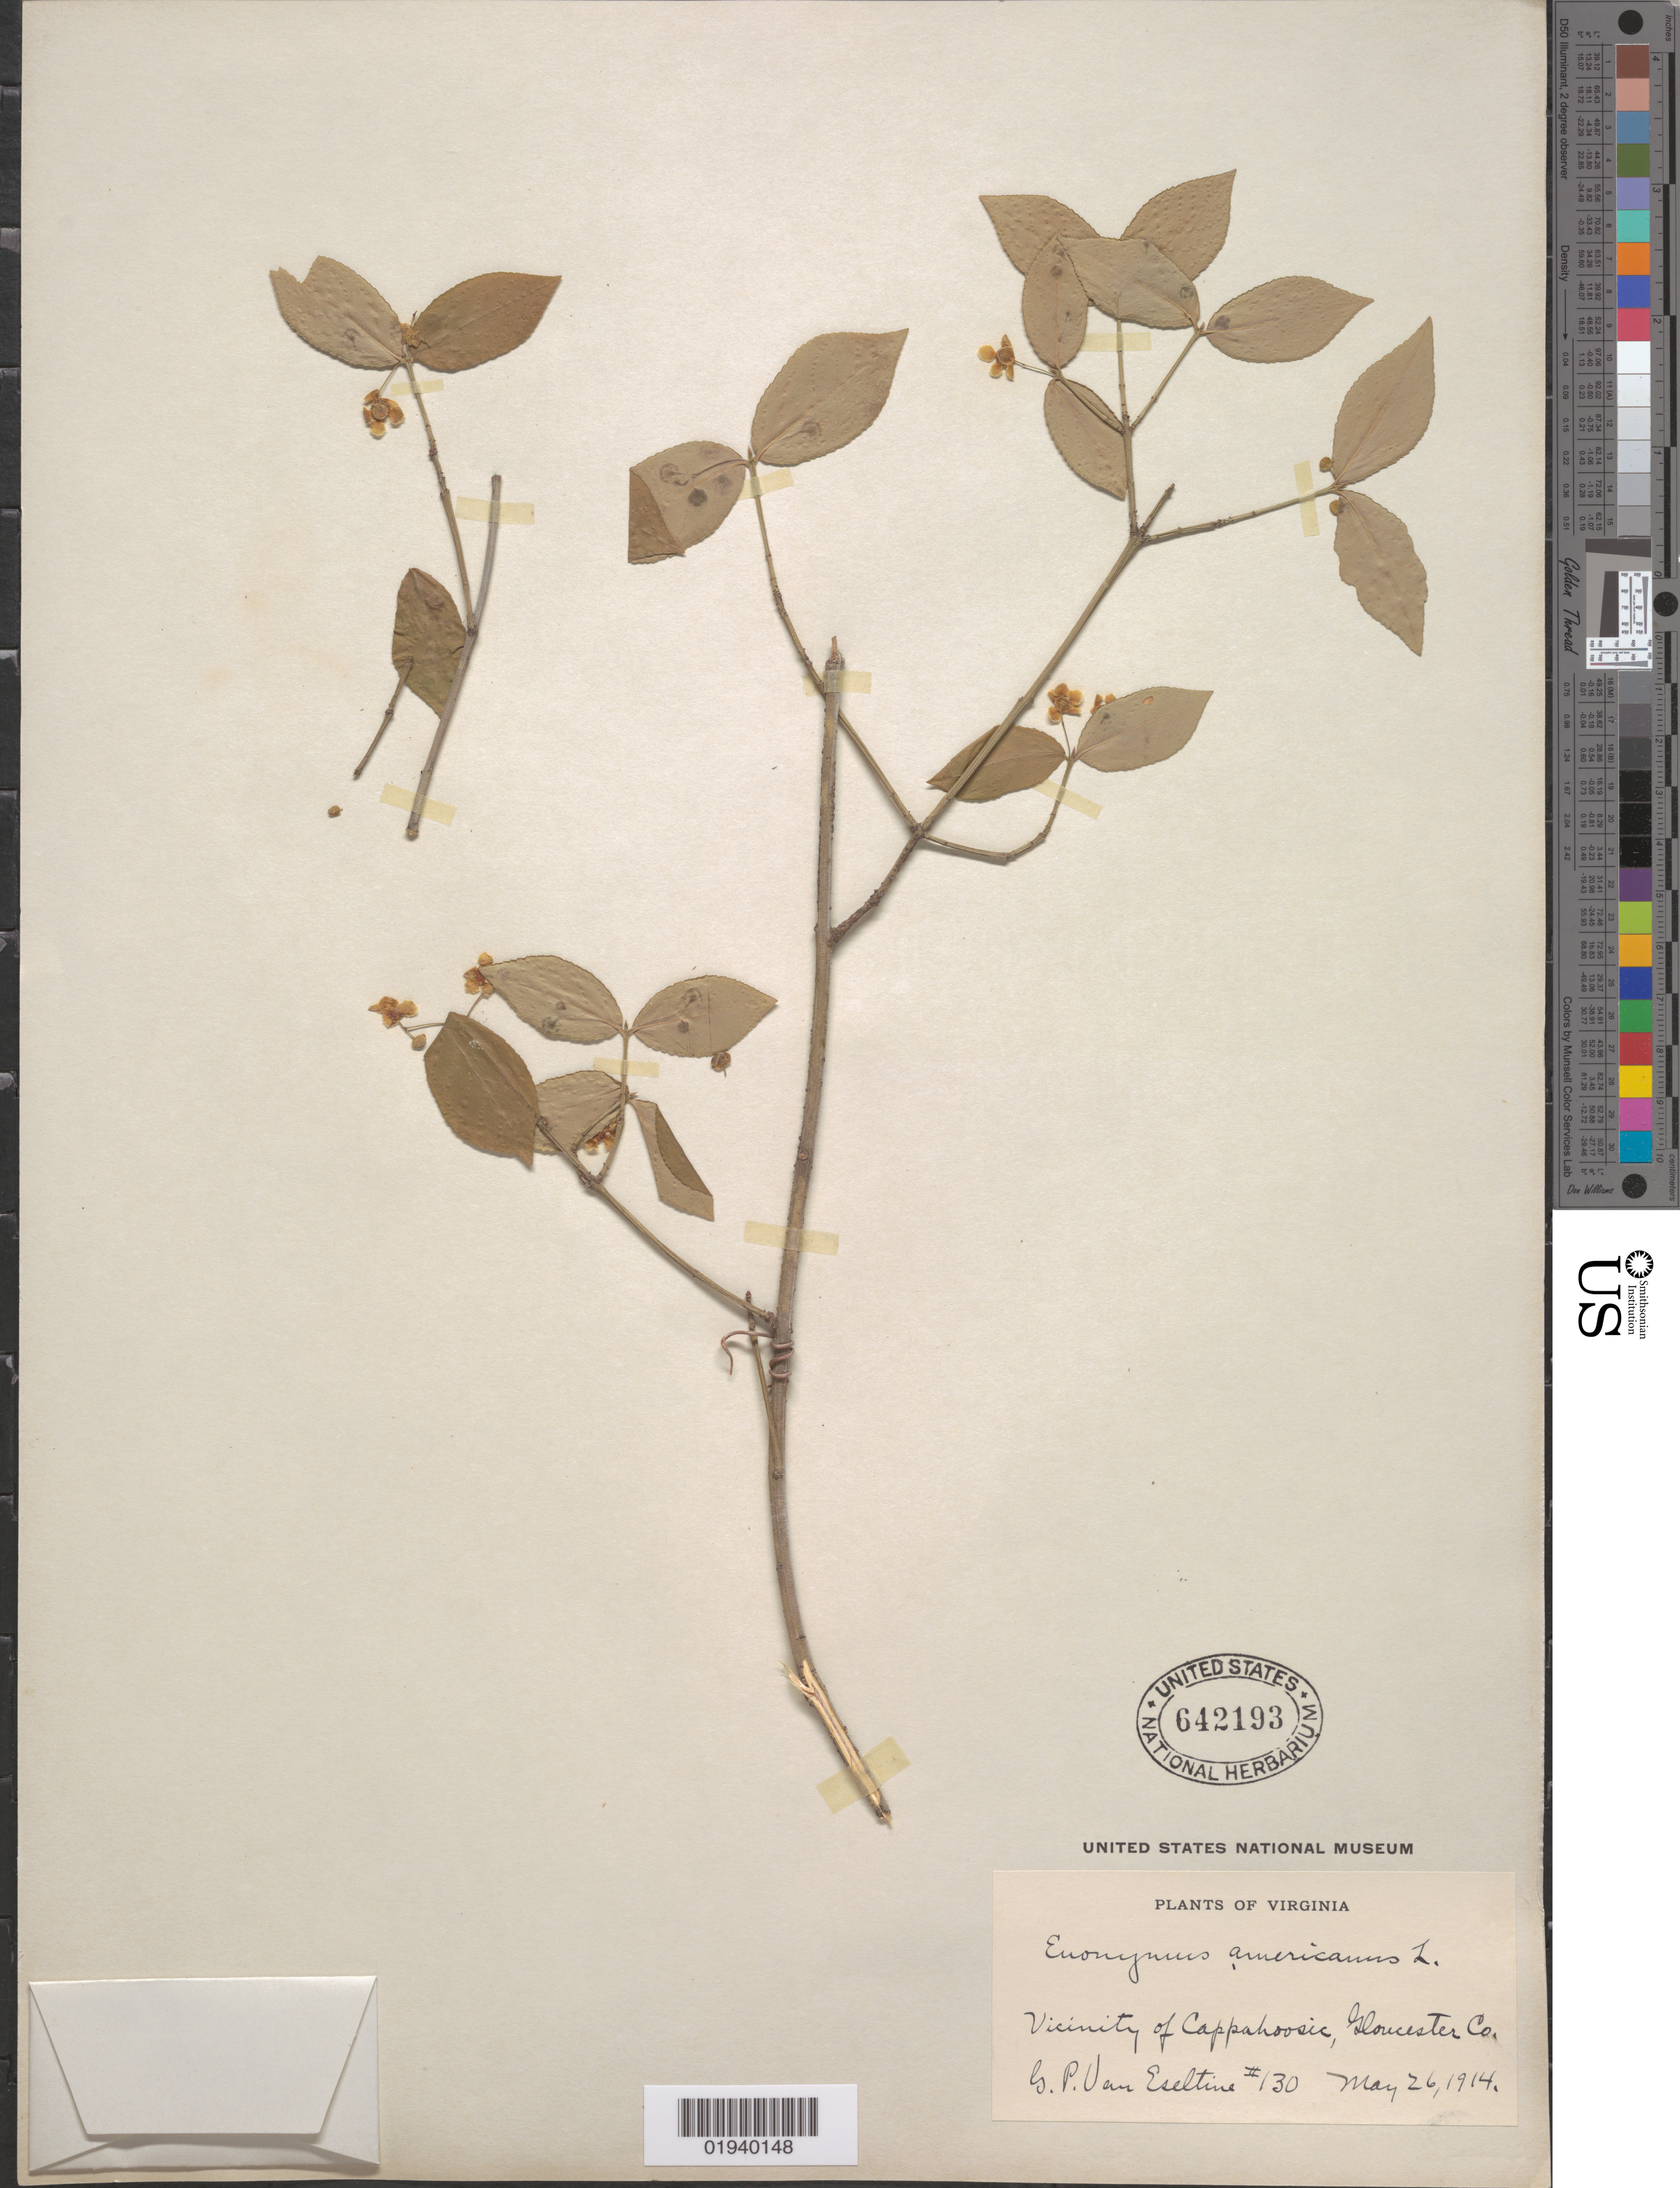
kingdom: Plantae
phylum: Tracheophyta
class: Magnoliopsida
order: Celastrales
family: Celastraceae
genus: Euonymus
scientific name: Euonymus americanus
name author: L.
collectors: G. P. Van Eseltine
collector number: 130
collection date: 1914-05-26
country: United States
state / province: Virginia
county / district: Gloucester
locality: Cappahoosic [Cappahosic], vicinity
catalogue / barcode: US 642193